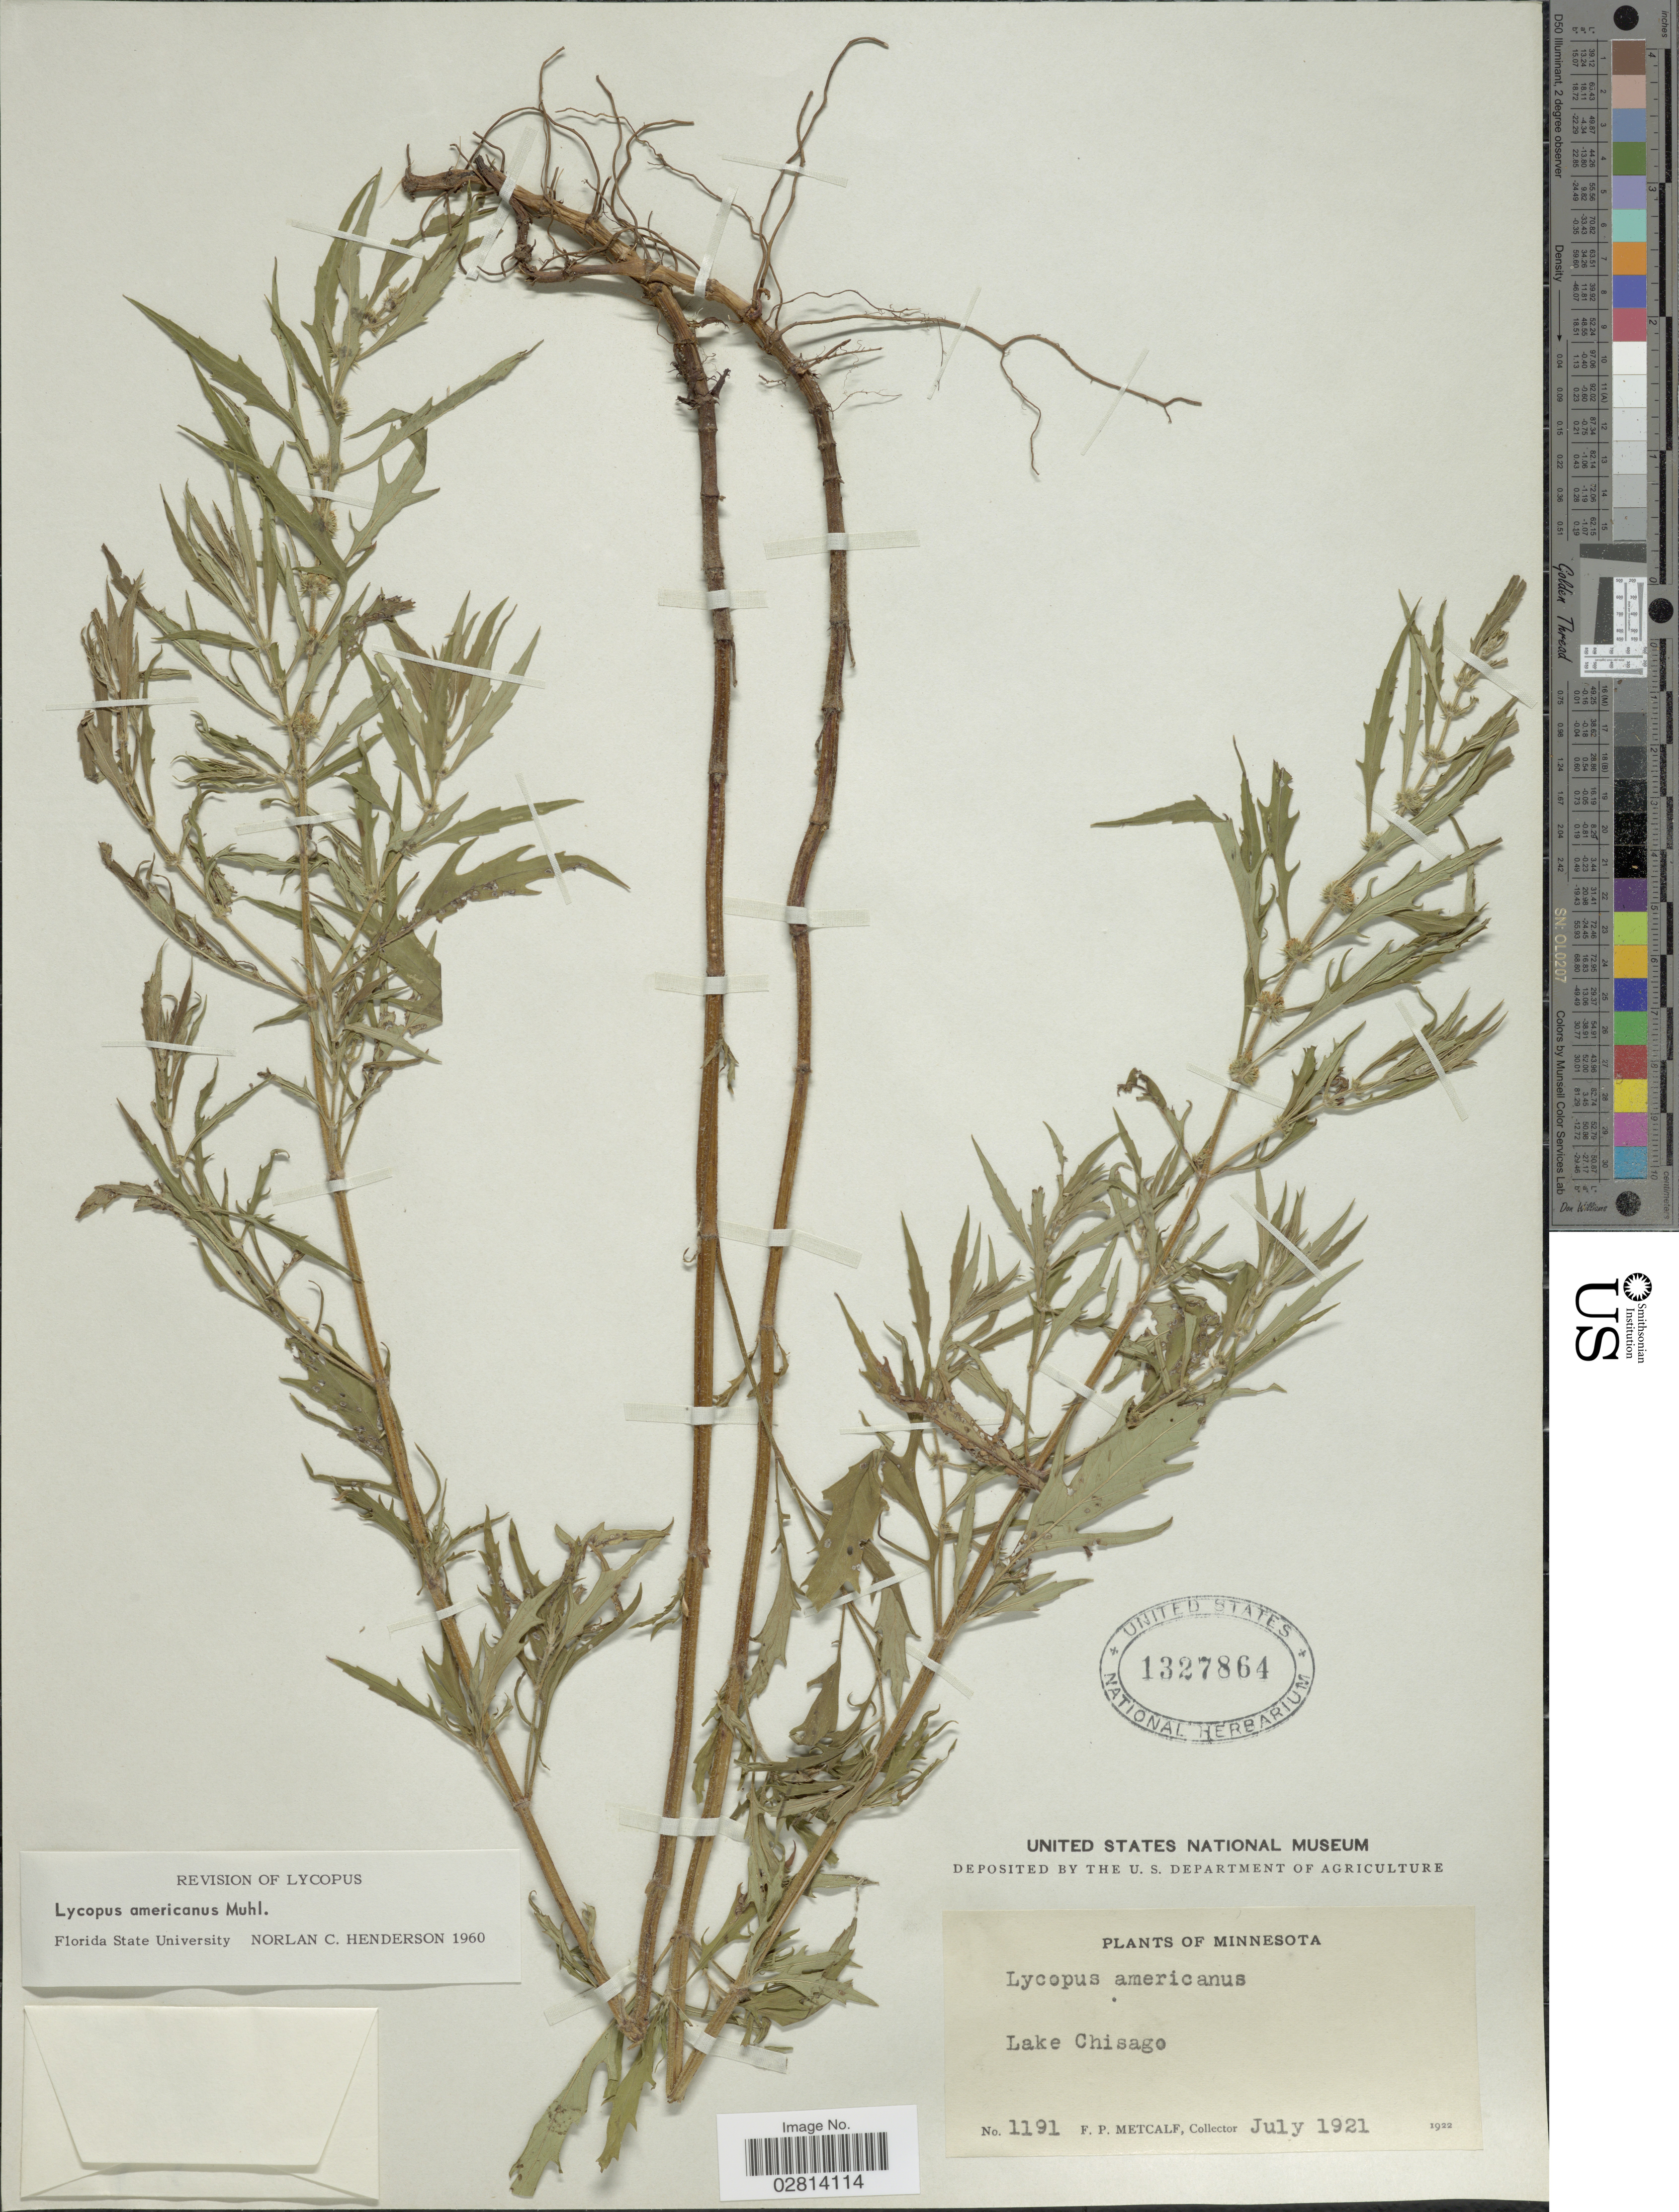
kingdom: Plantae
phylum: Tracheophyta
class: Magnoliopsida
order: Lamiales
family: Lamiaceae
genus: Lycopus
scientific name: Lycopus americanus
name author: Muhl. ex W.P.C. Barton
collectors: F. Metcalf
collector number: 1191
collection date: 1921-07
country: United States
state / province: Minnesota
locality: Lake Chisago.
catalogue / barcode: US 1327864